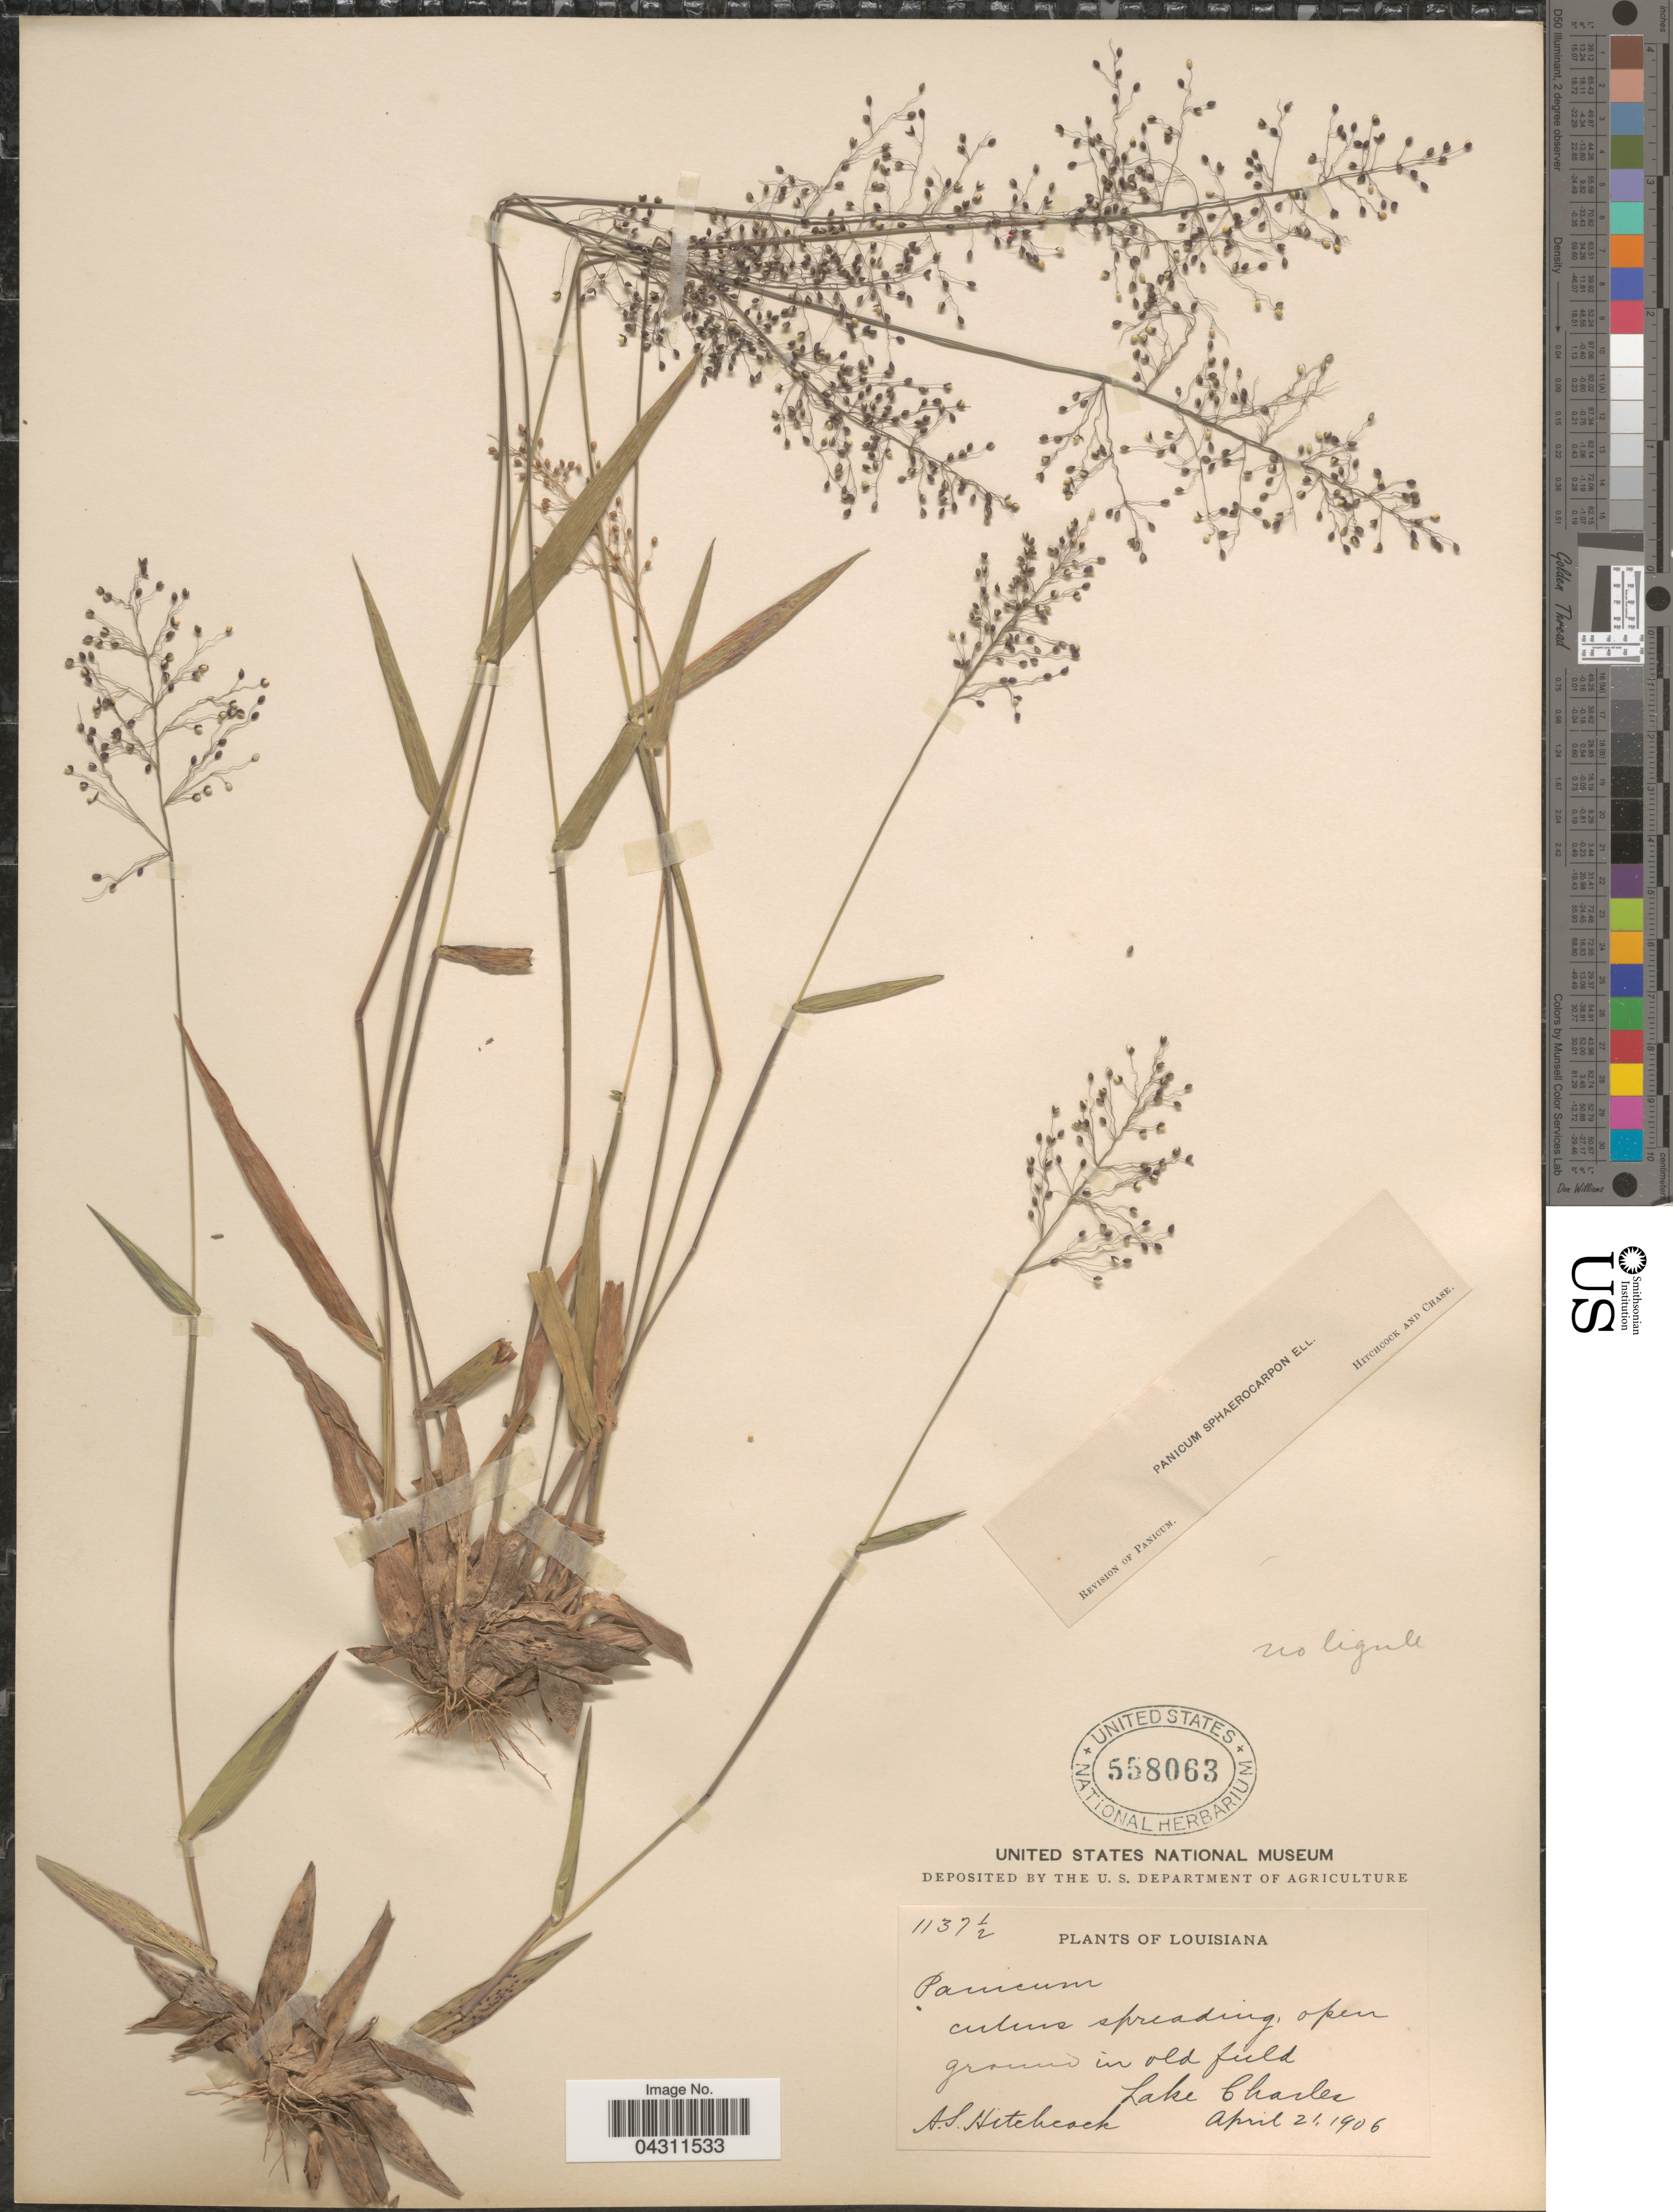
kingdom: Plantae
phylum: Tracheophyta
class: Liliopsida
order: Poales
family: Poaceae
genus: Dichanthelium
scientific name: Dichanthelium sphaerocarpon var. sphaerocarpon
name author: (Elliott) Gould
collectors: A. S. Hitchcock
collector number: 1137½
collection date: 1906-04-21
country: United States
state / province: Louisiana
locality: Open ground in old field. Lake Charles.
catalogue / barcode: US 558063